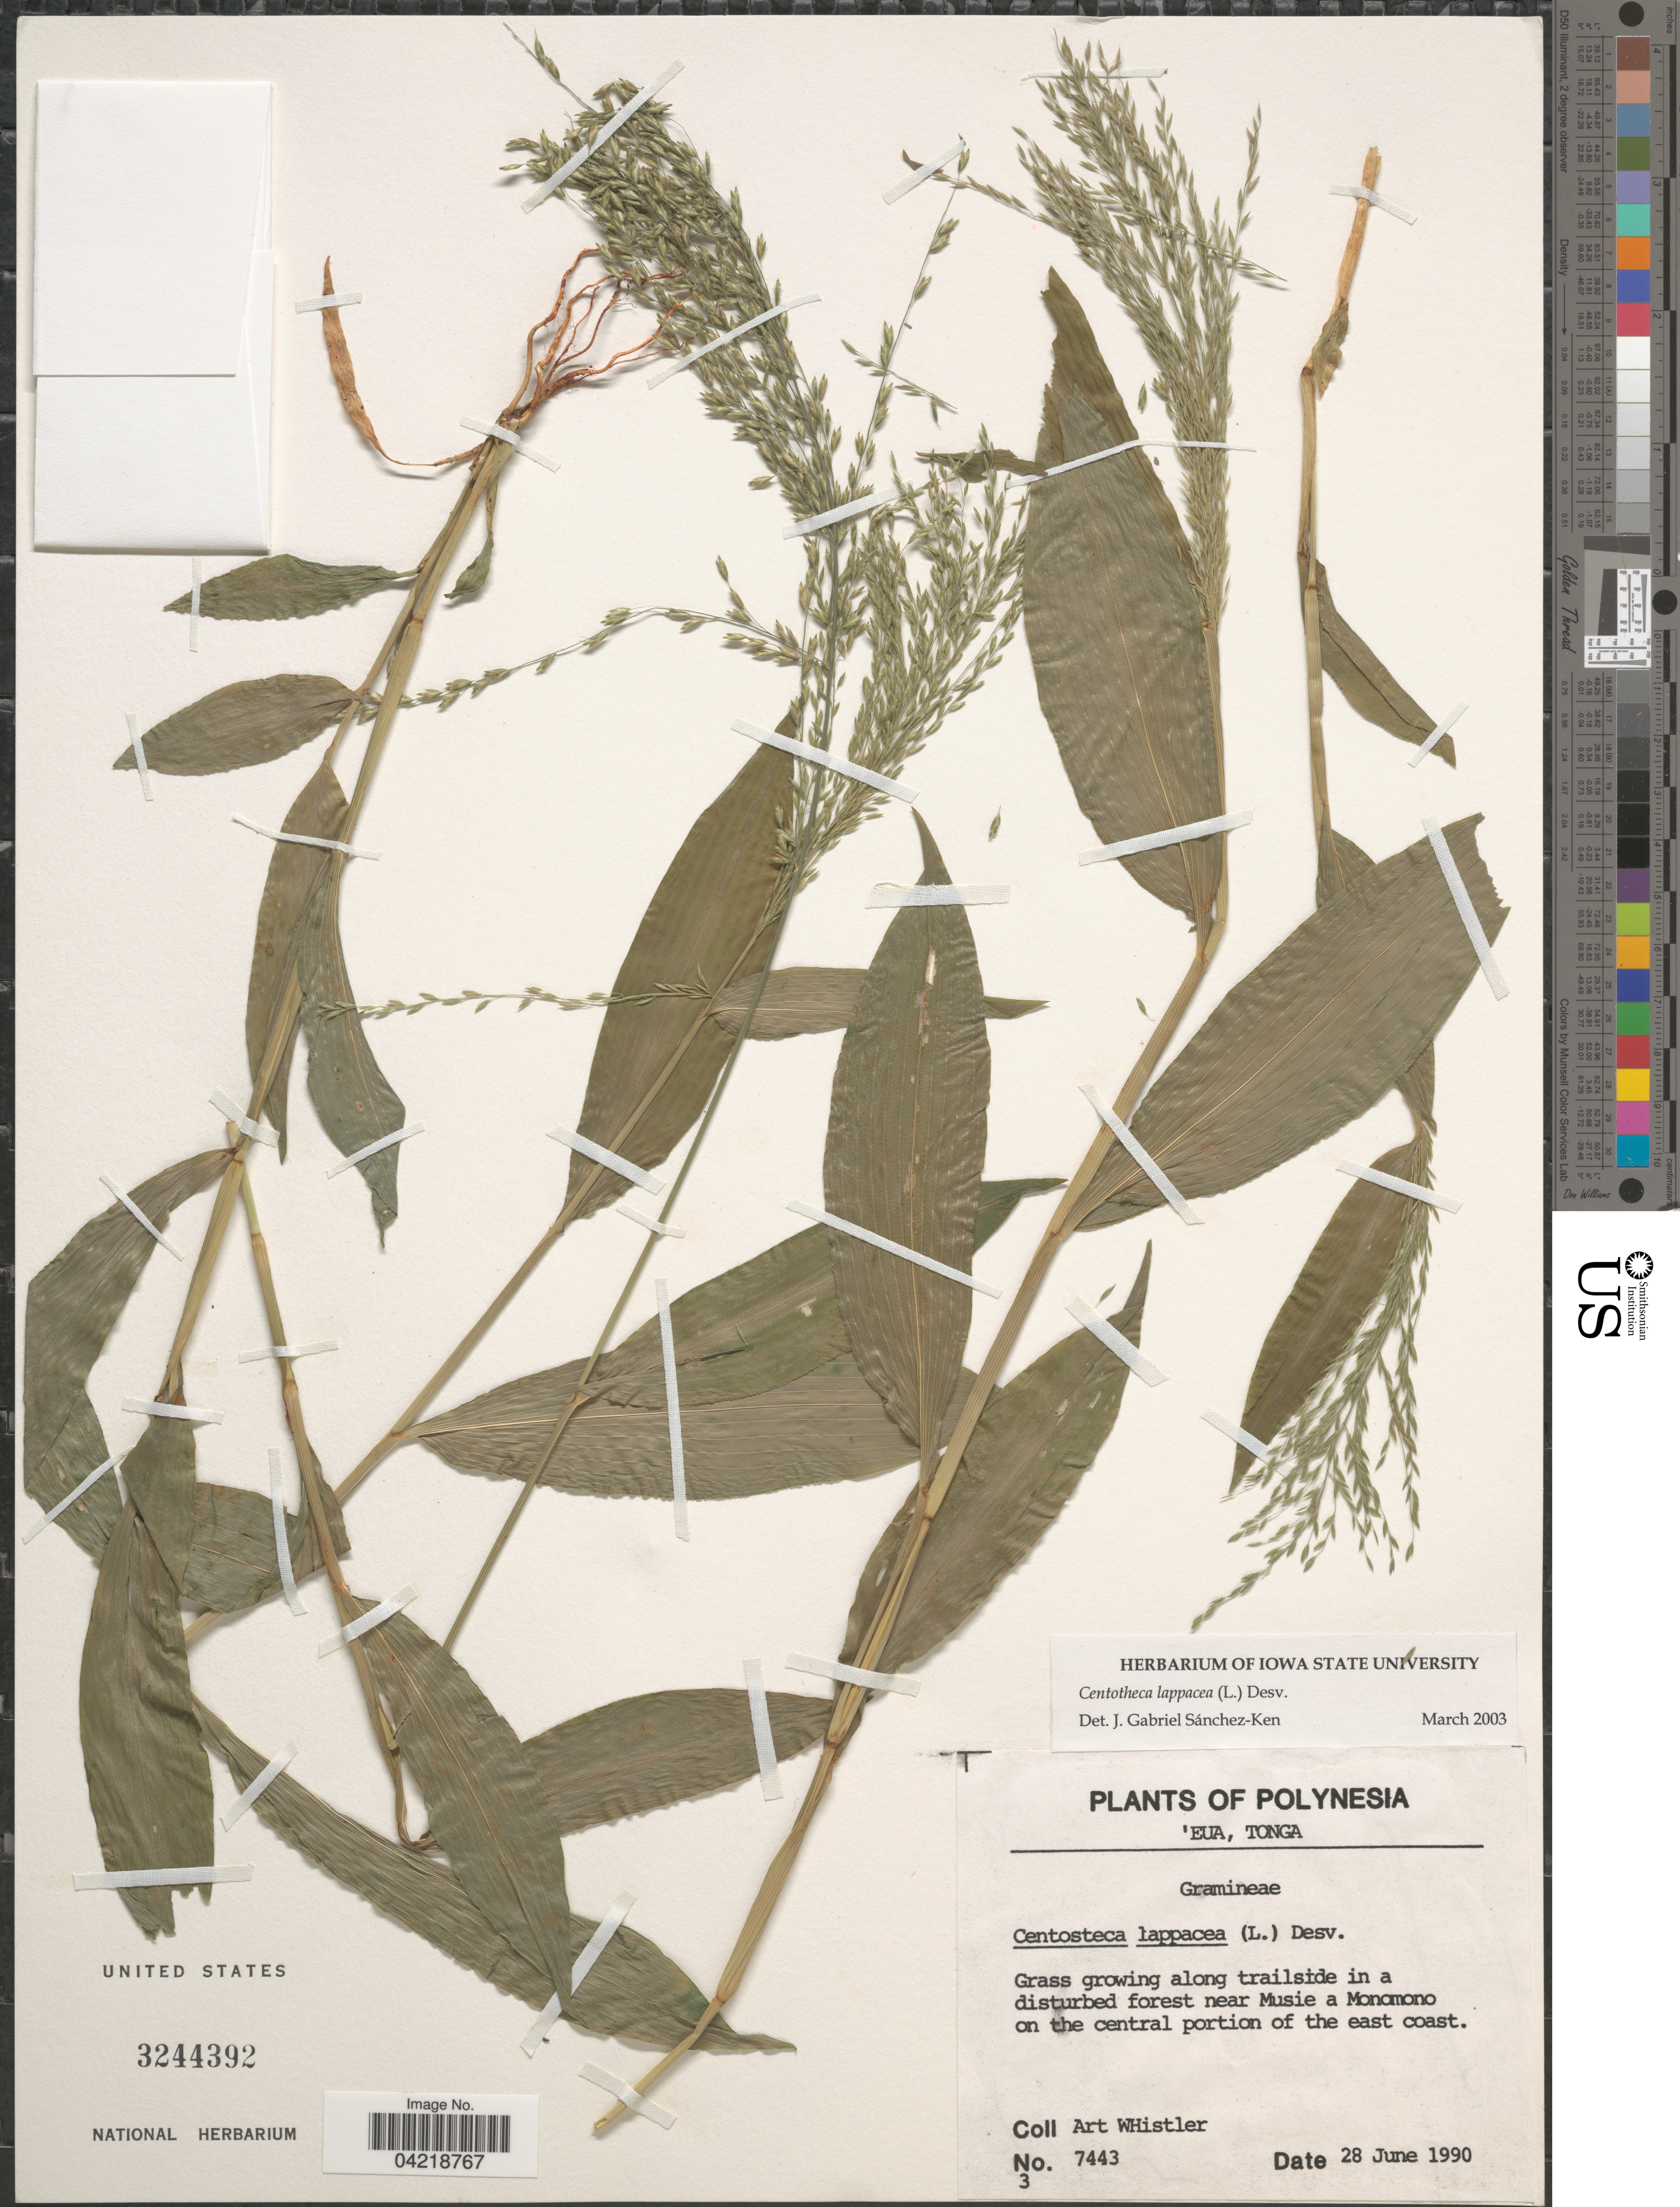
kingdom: Plantae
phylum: Tracheophyta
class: Liliopsida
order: Poales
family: Poaceae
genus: Centotheca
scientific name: Centotheca lappacea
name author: (L.) Desv.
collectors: A. Whistler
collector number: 7443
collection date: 1990-06-28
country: Tonga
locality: Eua. Polynesia. Grass growing along trailside in a disturbed forest near Musie a Monomono on the central portion of the east coast.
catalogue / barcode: US 3244392